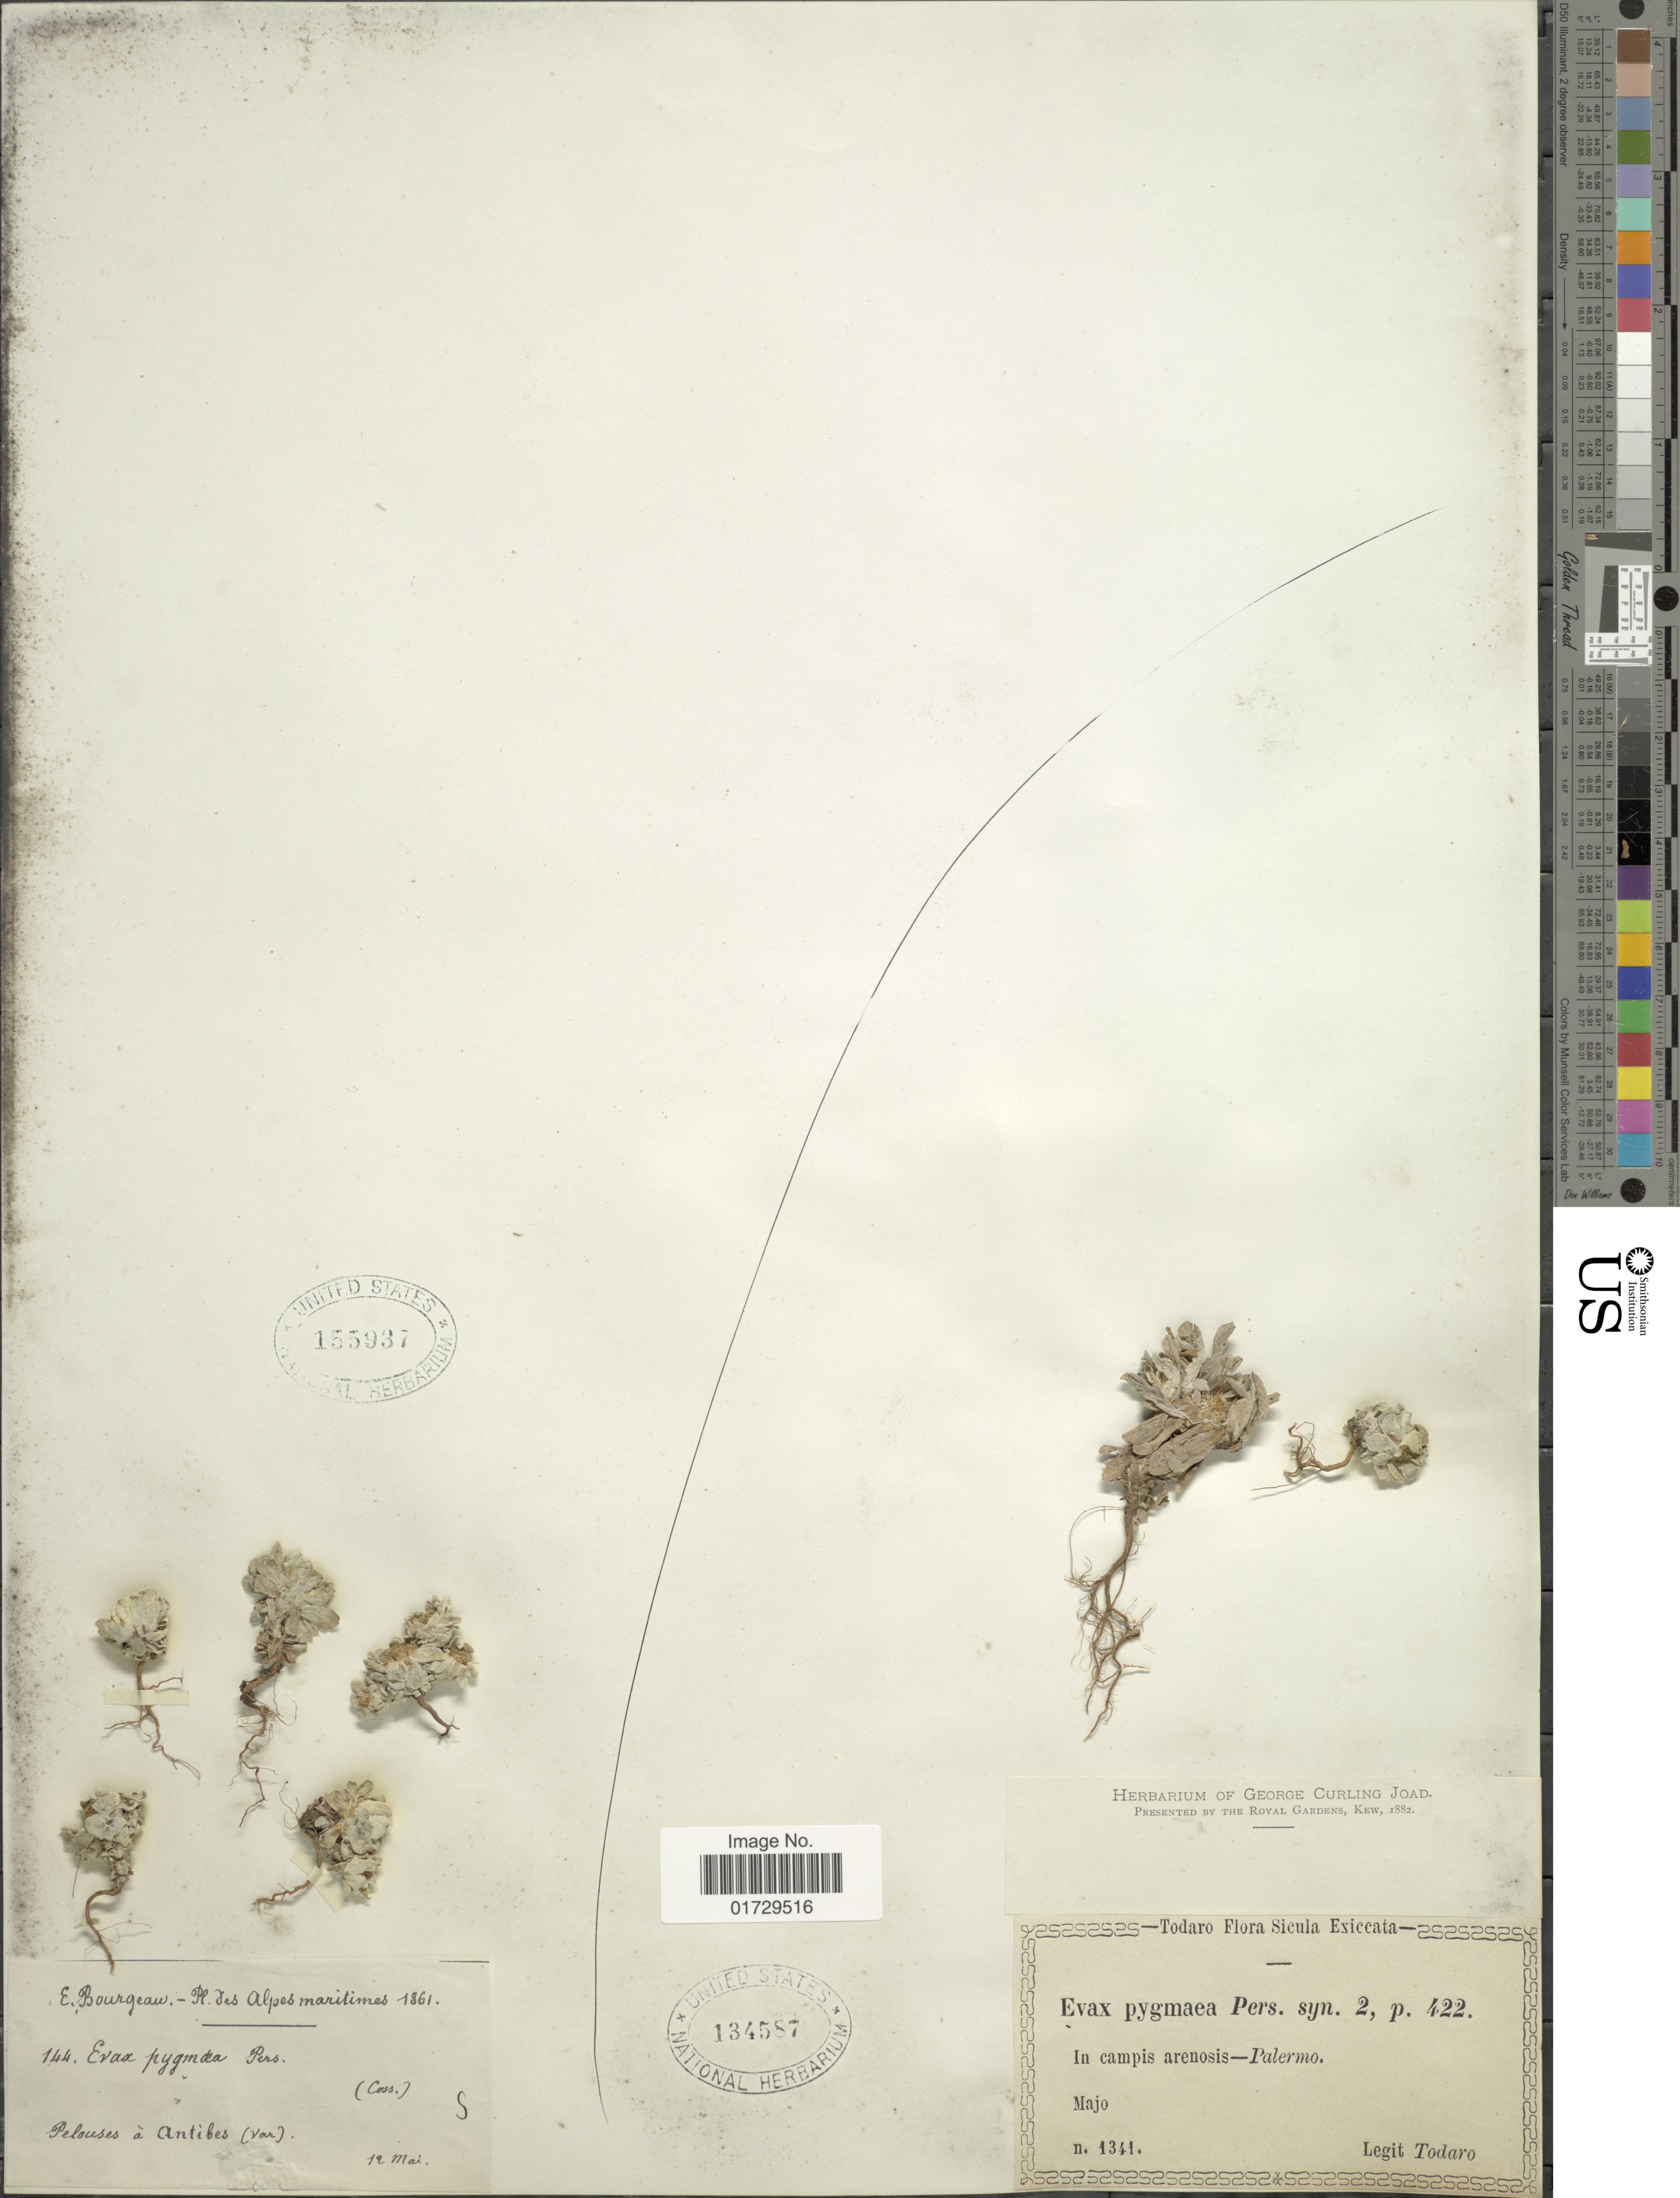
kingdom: Plantae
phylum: Tracheophyta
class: Magnoliopsida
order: Asterales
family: Asteraceae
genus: Filago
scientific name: Filago pygmaea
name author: L.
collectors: E. Bourgeau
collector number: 144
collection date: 1961-05-12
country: France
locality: Alpes maritimes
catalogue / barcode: US 155937